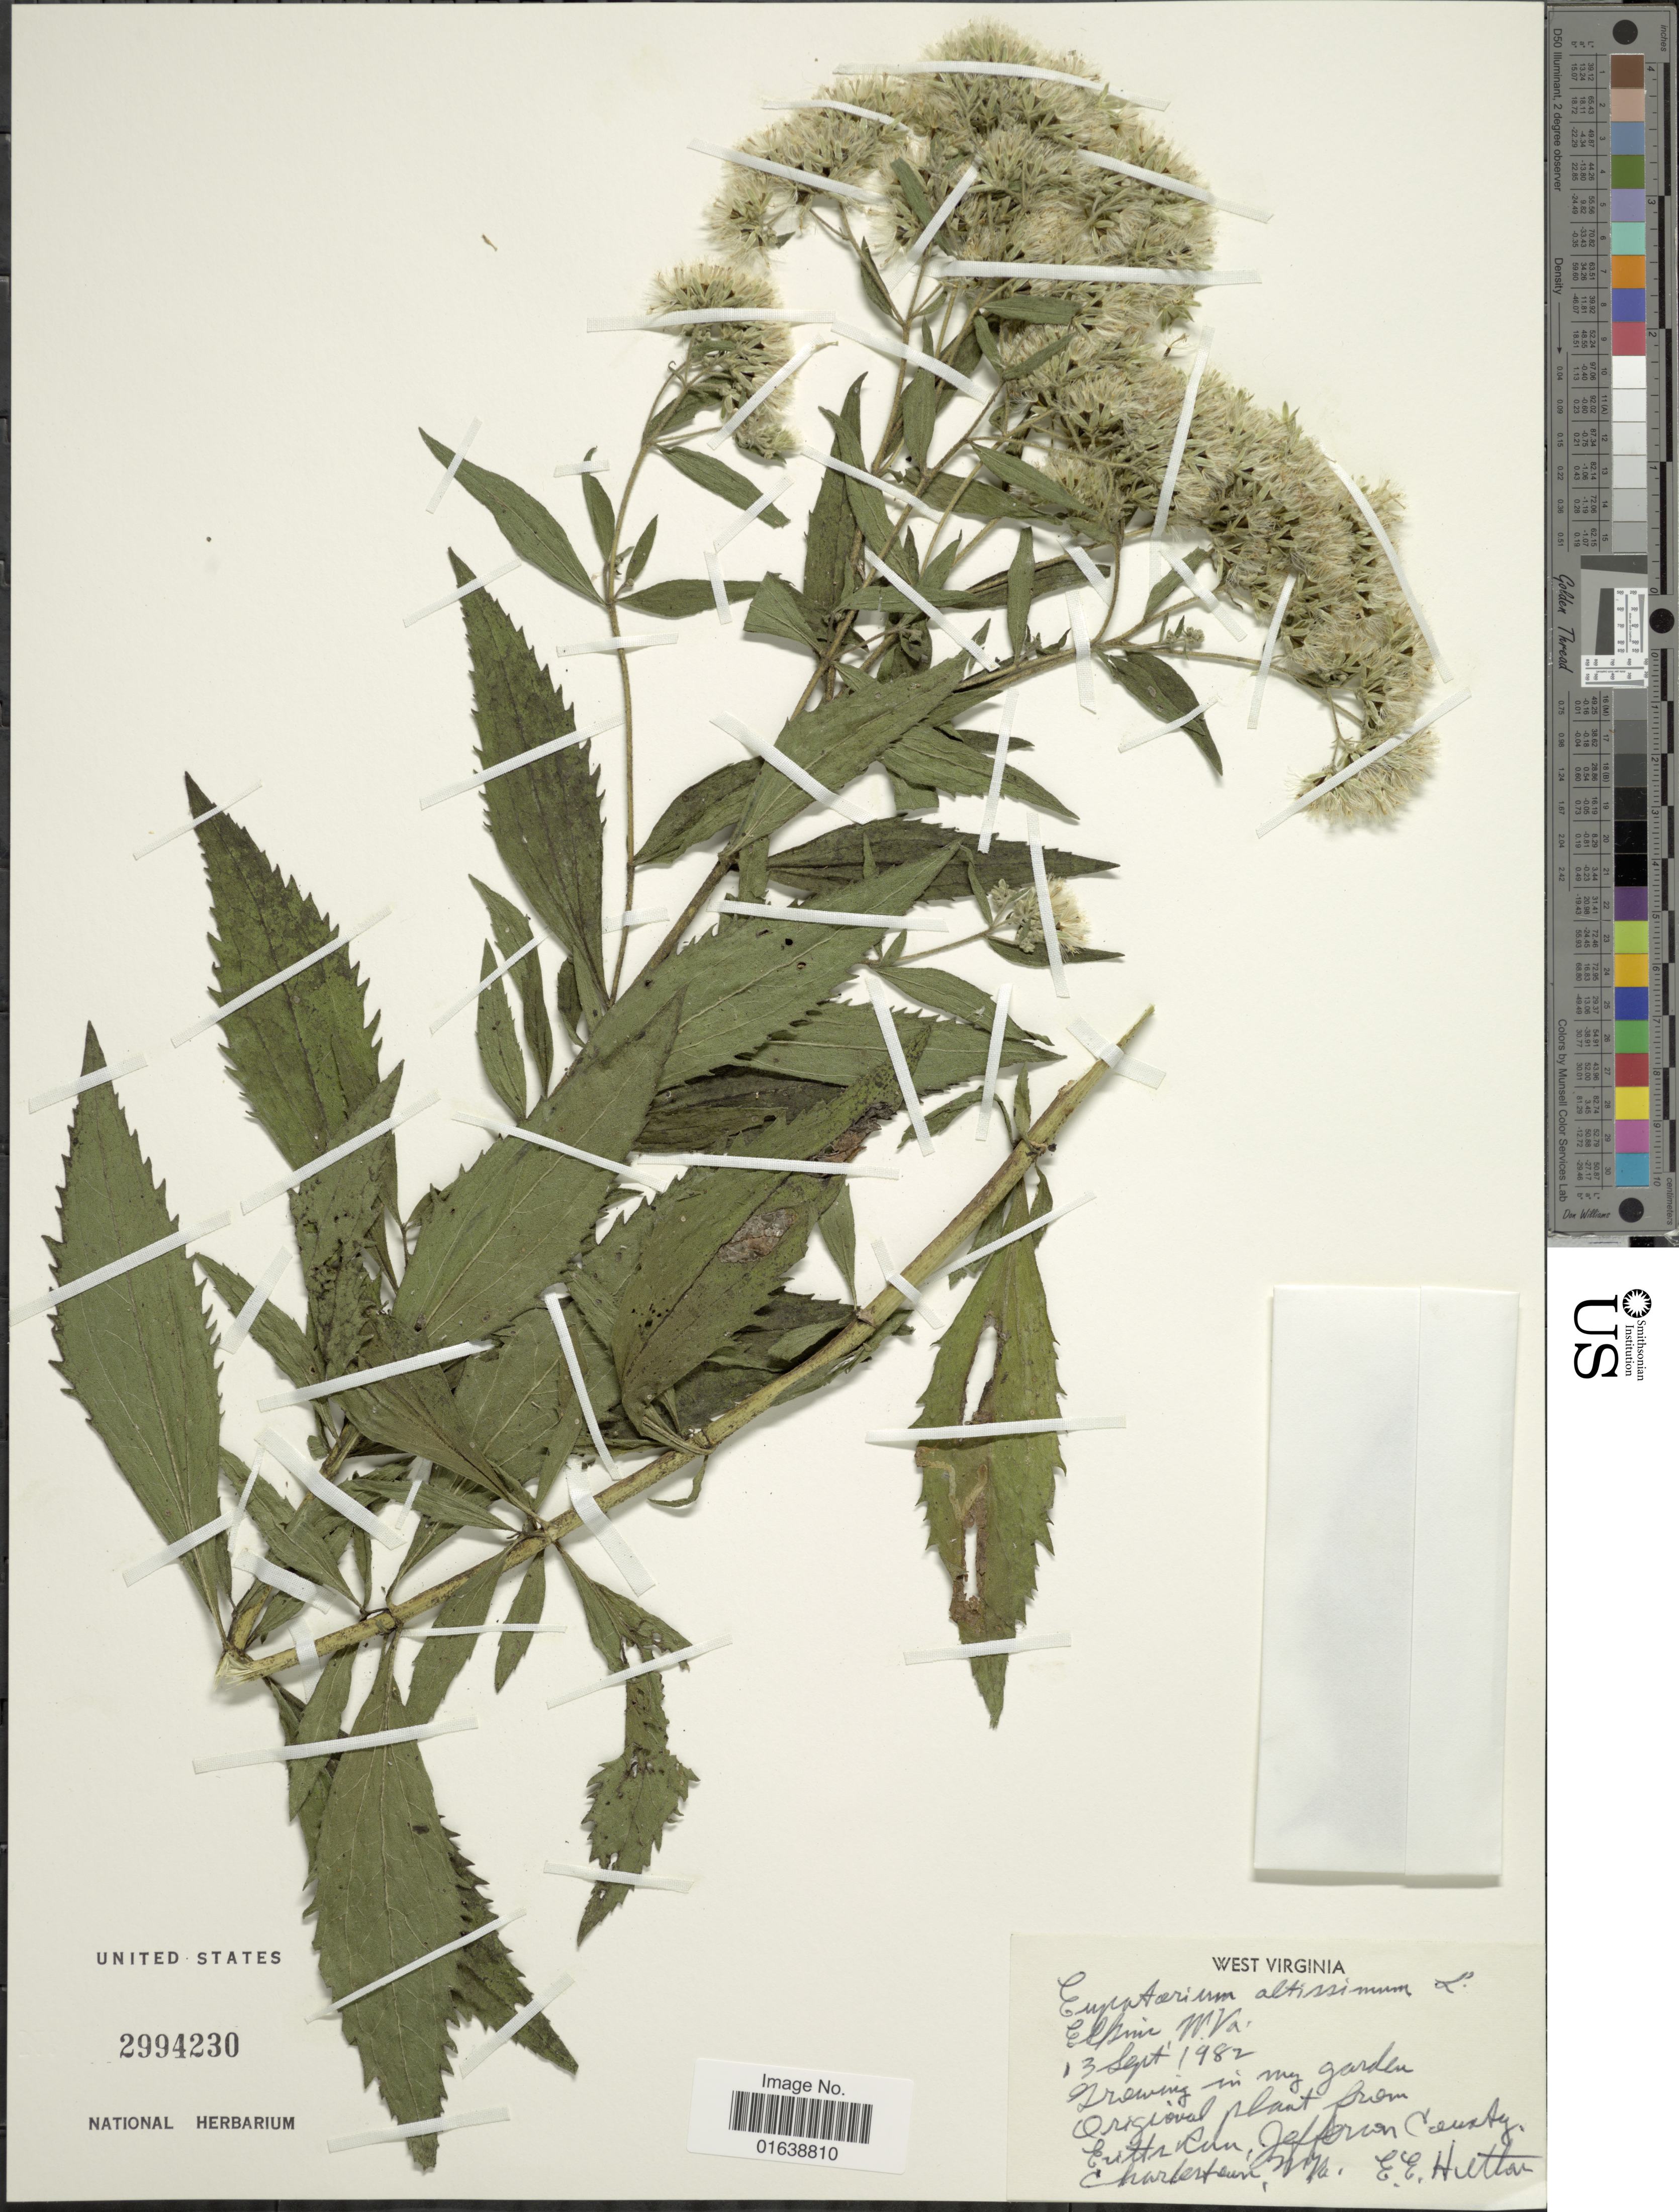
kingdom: Plantae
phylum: Tracheophyta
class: Magnoliopsida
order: Asterales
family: Asteraceae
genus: Eupatorium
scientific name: Eupatorium altissimum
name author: L.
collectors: E. Hutton Jr.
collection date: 1982-09-13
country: United States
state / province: West Virginia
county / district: Jefferson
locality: West Virginia. Growing in my garden original plant from Eritts Run. Jefferson County, Charleston, W. Va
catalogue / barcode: US 2994230